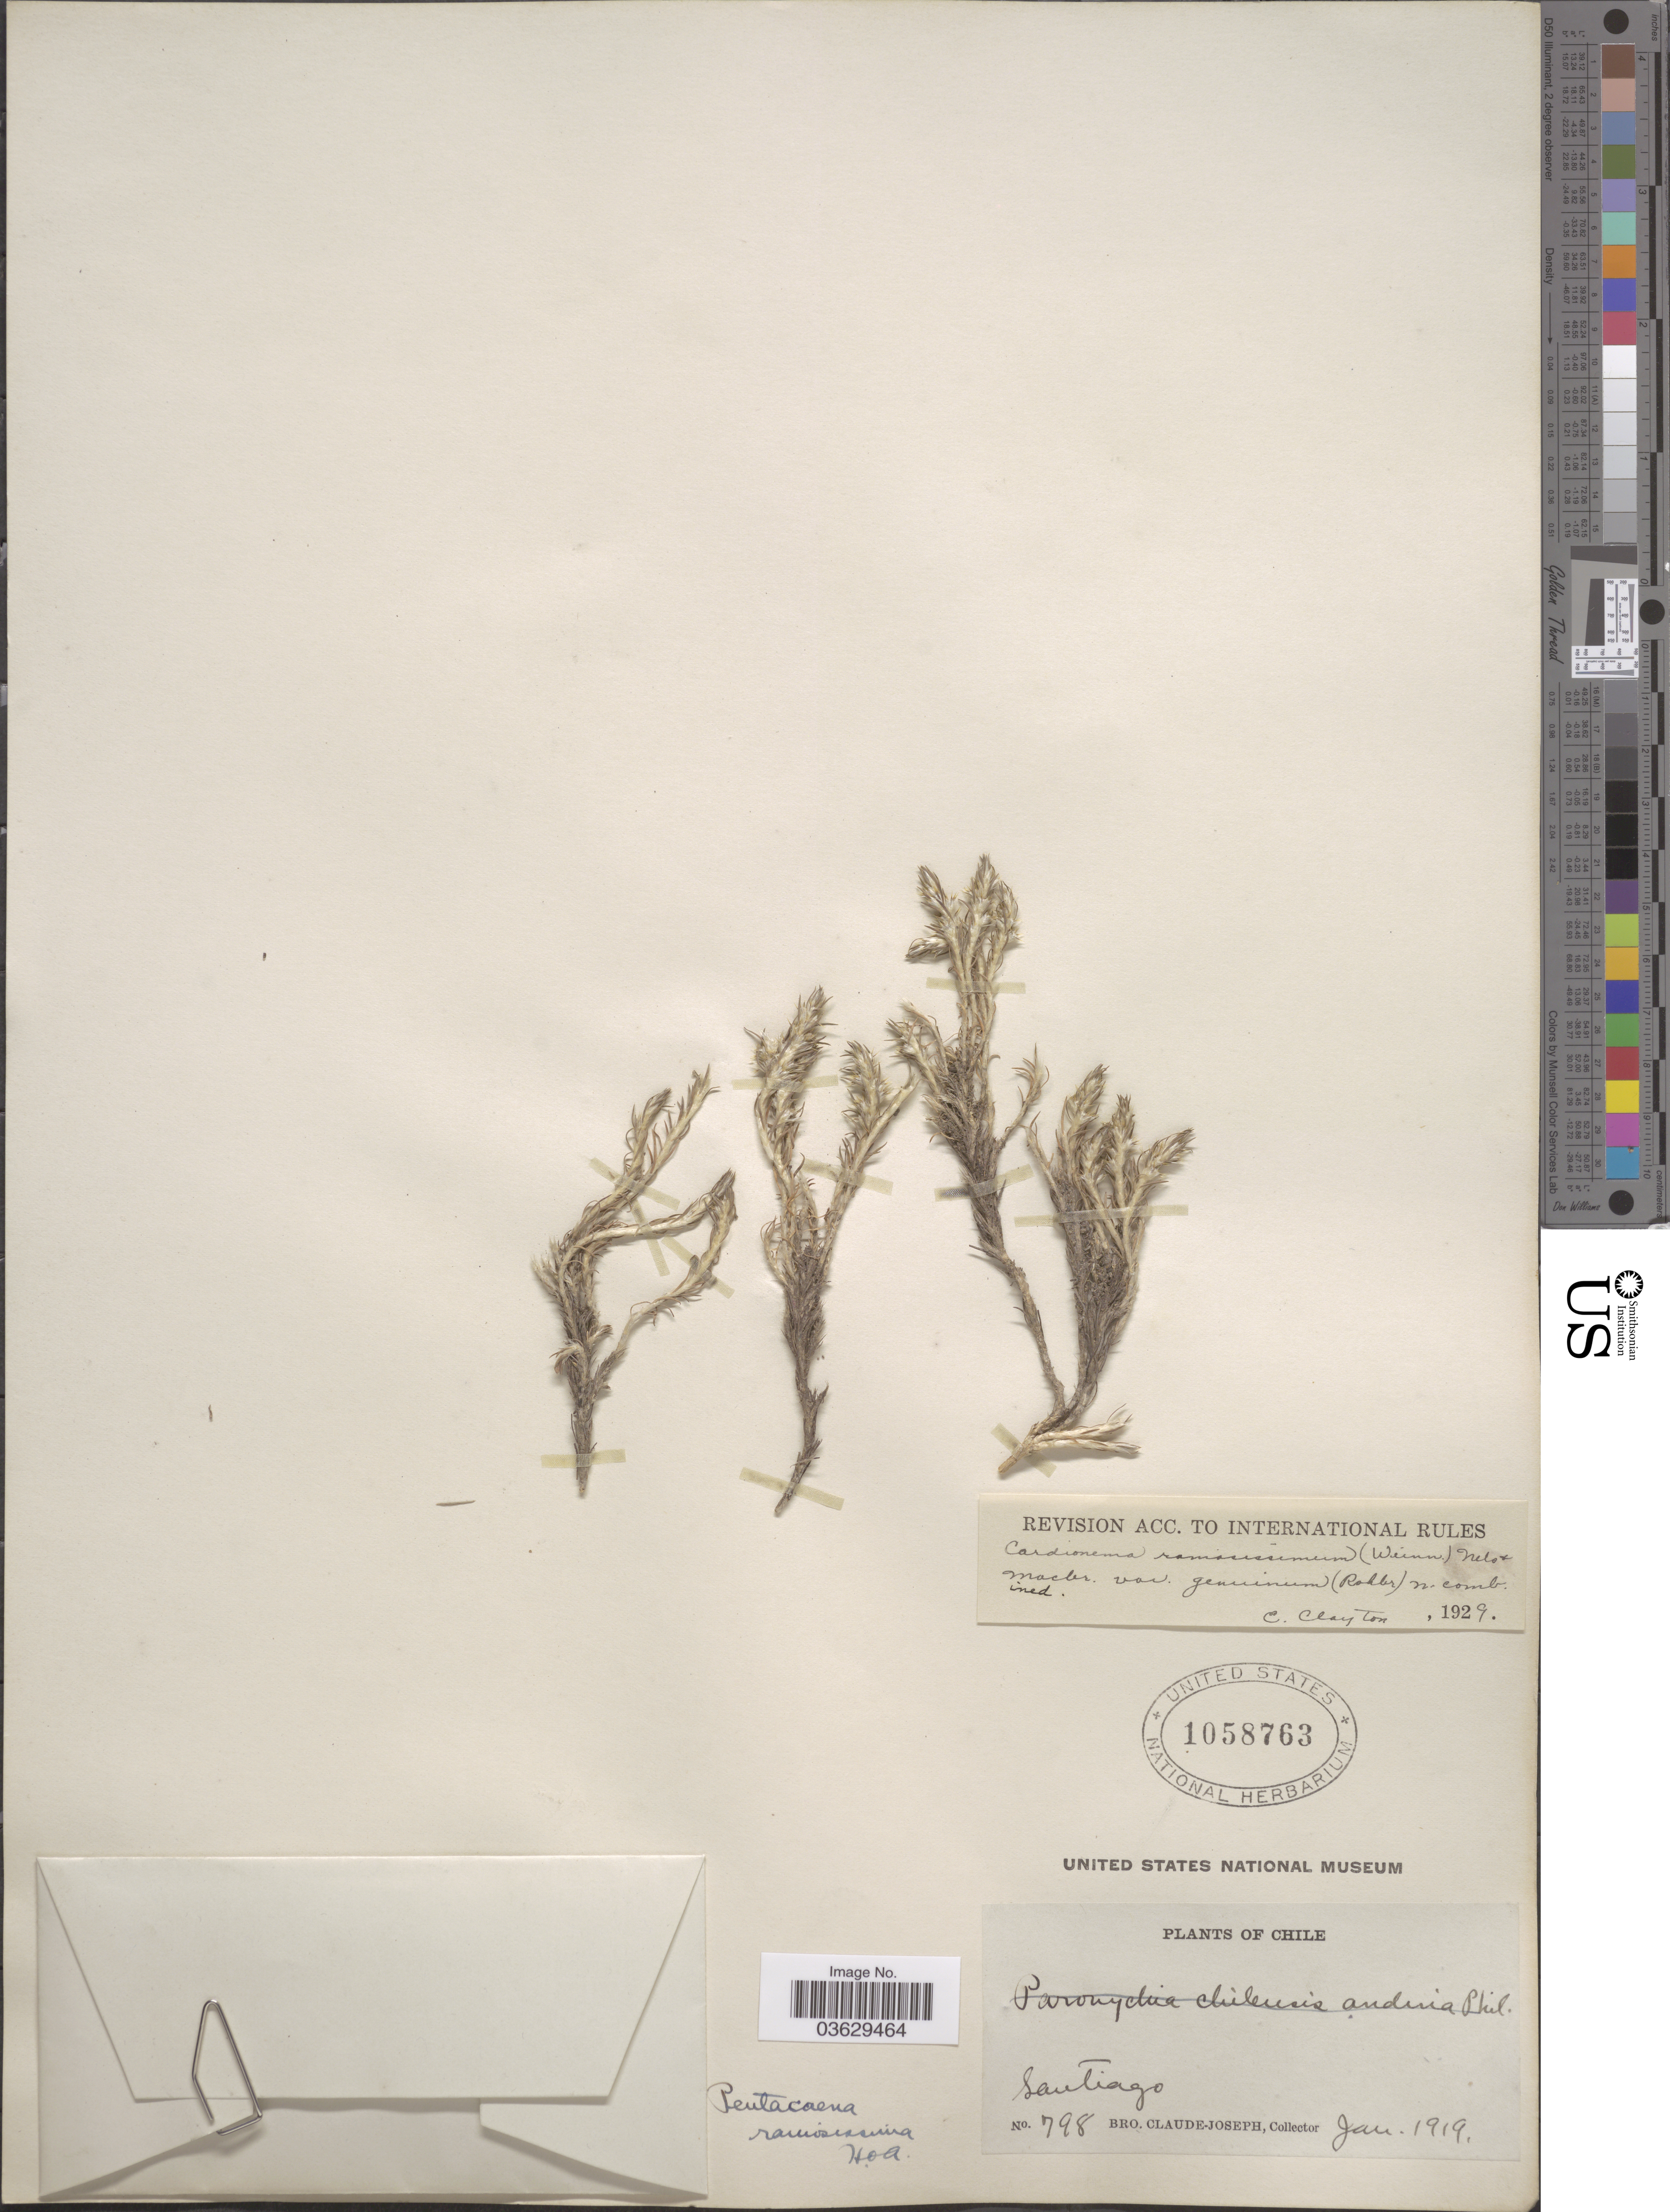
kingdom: Plantae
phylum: Tracheophyta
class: Magnoliopsida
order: Caryophyllales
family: Caryophyllaceae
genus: Cardionema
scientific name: Cardionema ramosissimum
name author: (Weinm.) A. Nelson & J.F. Macbr.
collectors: Bro. Claude-Joseph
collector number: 798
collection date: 1919-01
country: Chile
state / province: Región Metropolitana (RM)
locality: Santiago.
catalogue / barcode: US 1058763